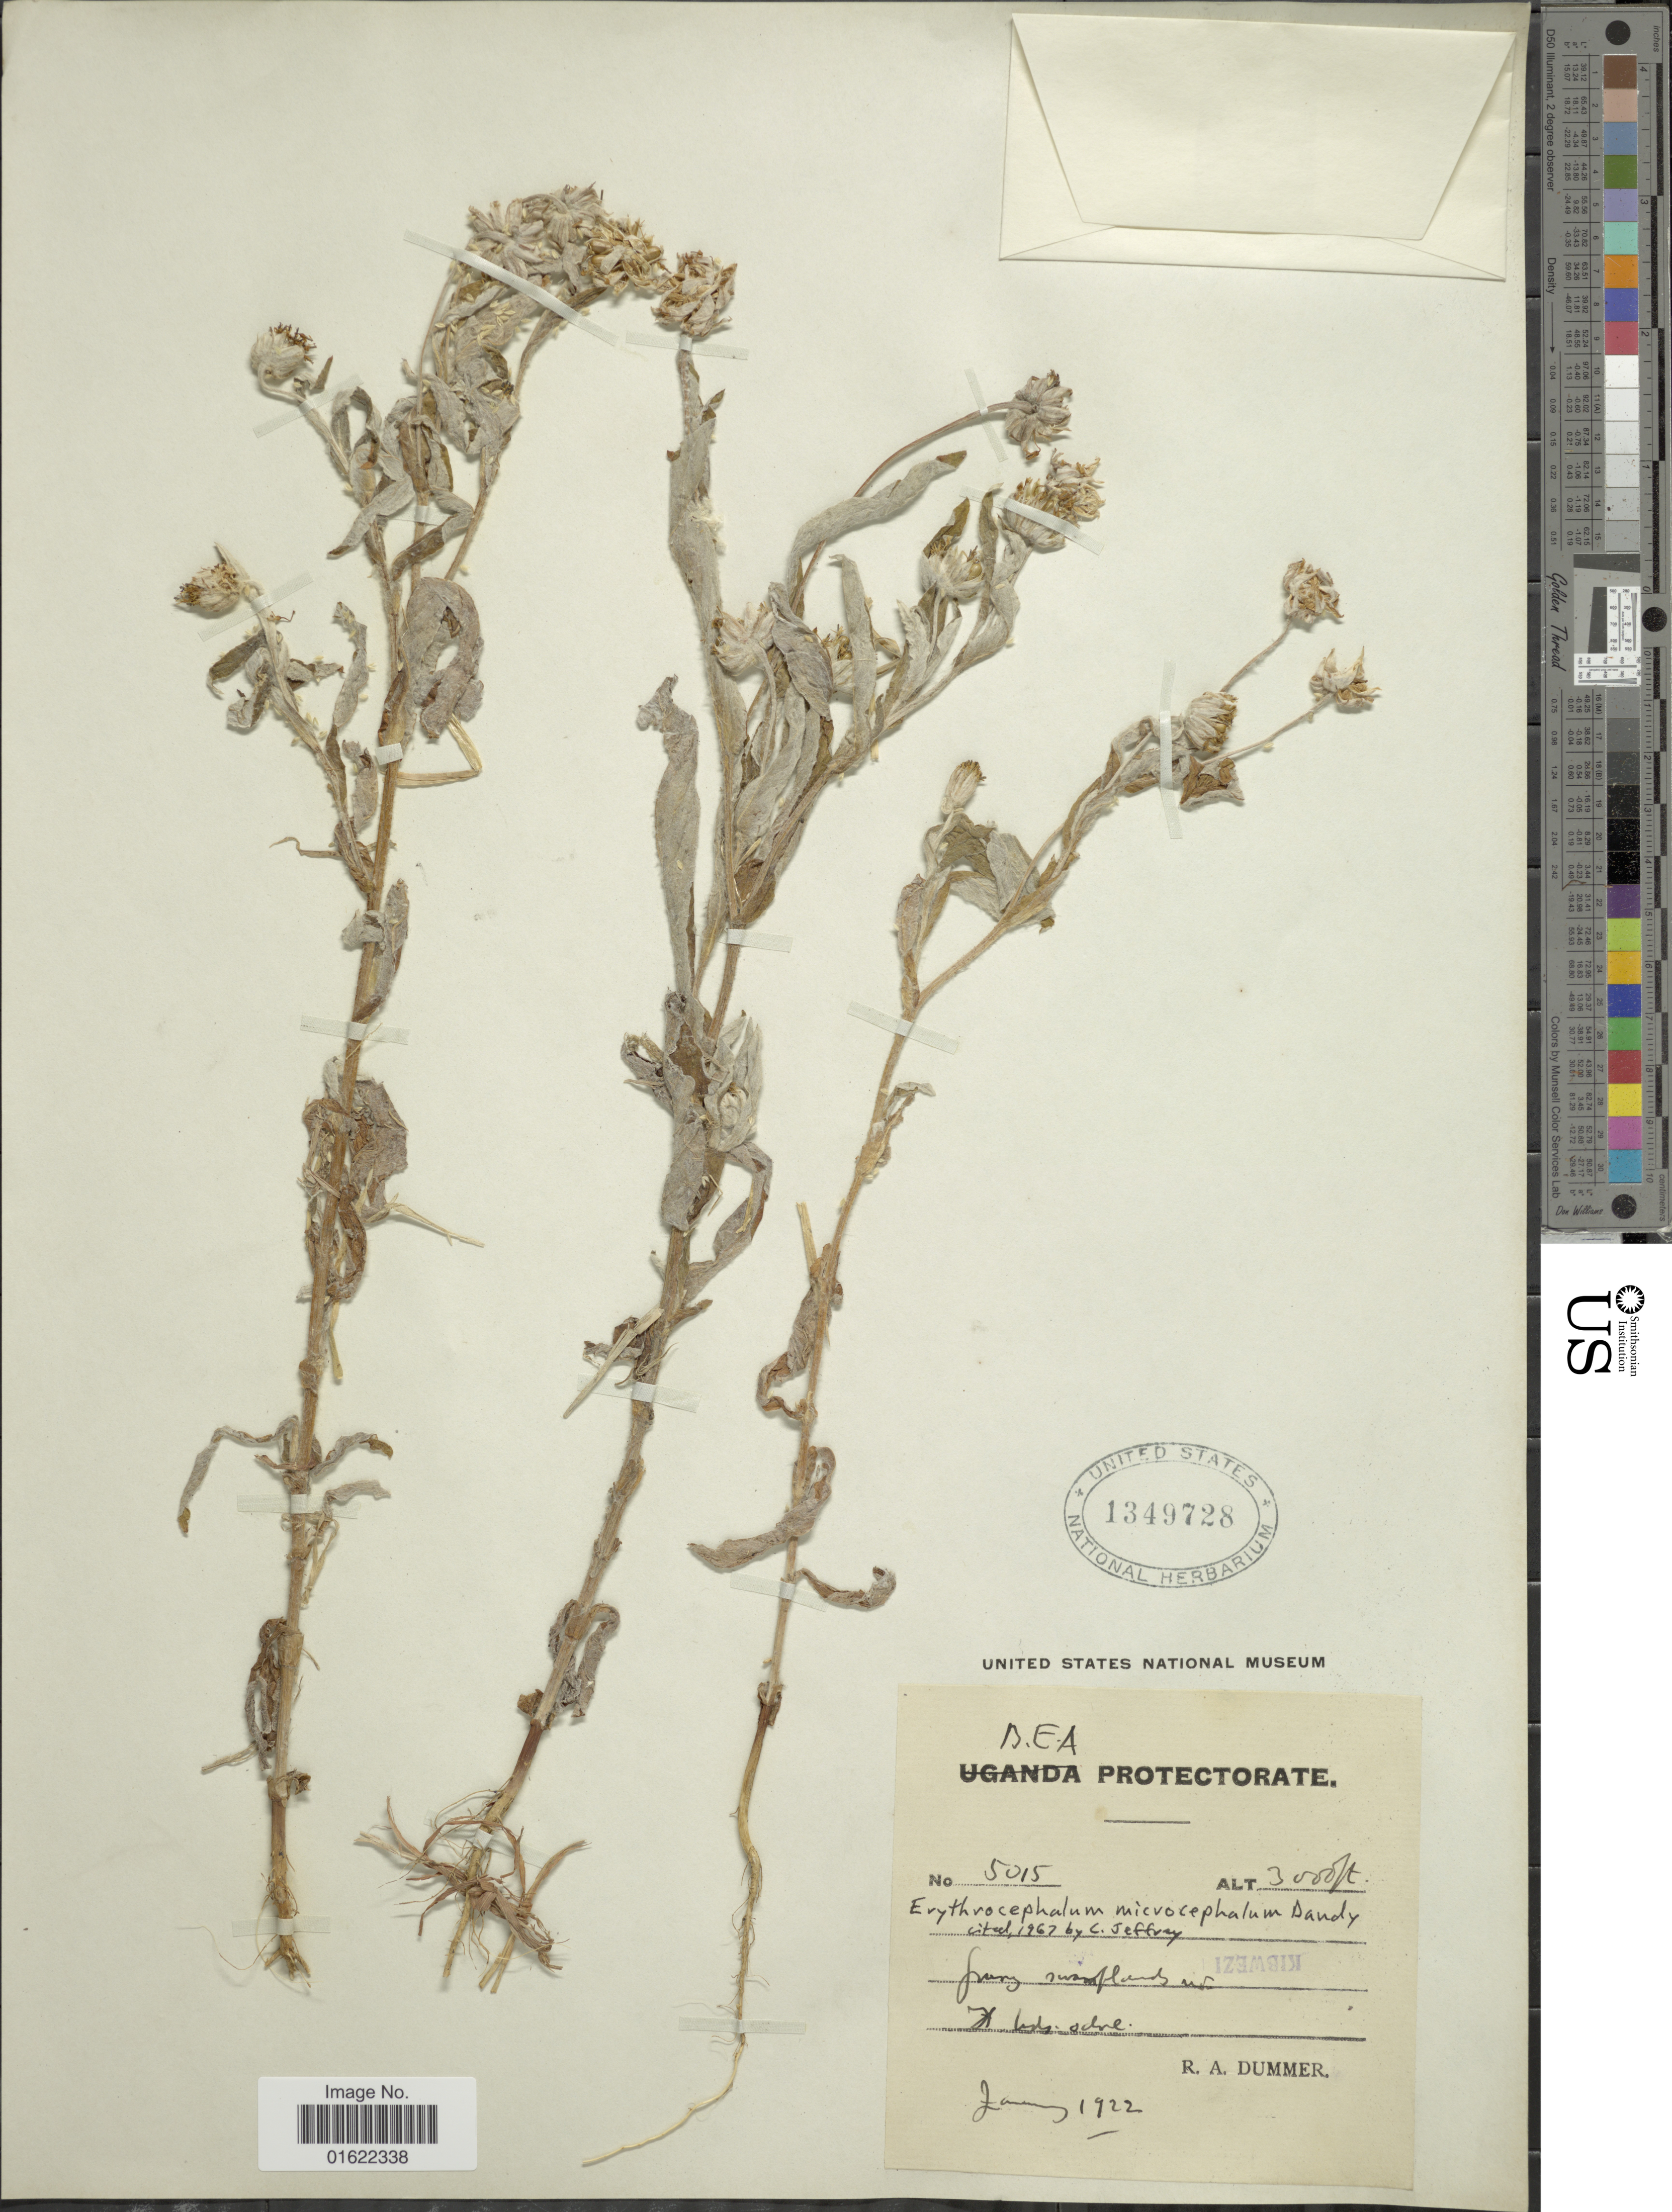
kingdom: Plantae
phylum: Tracheophyta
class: Magnoliopsida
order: Asterales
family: Asteraceae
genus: Erythrocephalum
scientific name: Erythrocephalum microcephalum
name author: Dandy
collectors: R. A. Dümmer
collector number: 5015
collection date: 1922-01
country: Kenya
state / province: Makueni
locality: Svery swampland [interpreted]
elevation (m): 914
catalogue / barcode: US 1349728